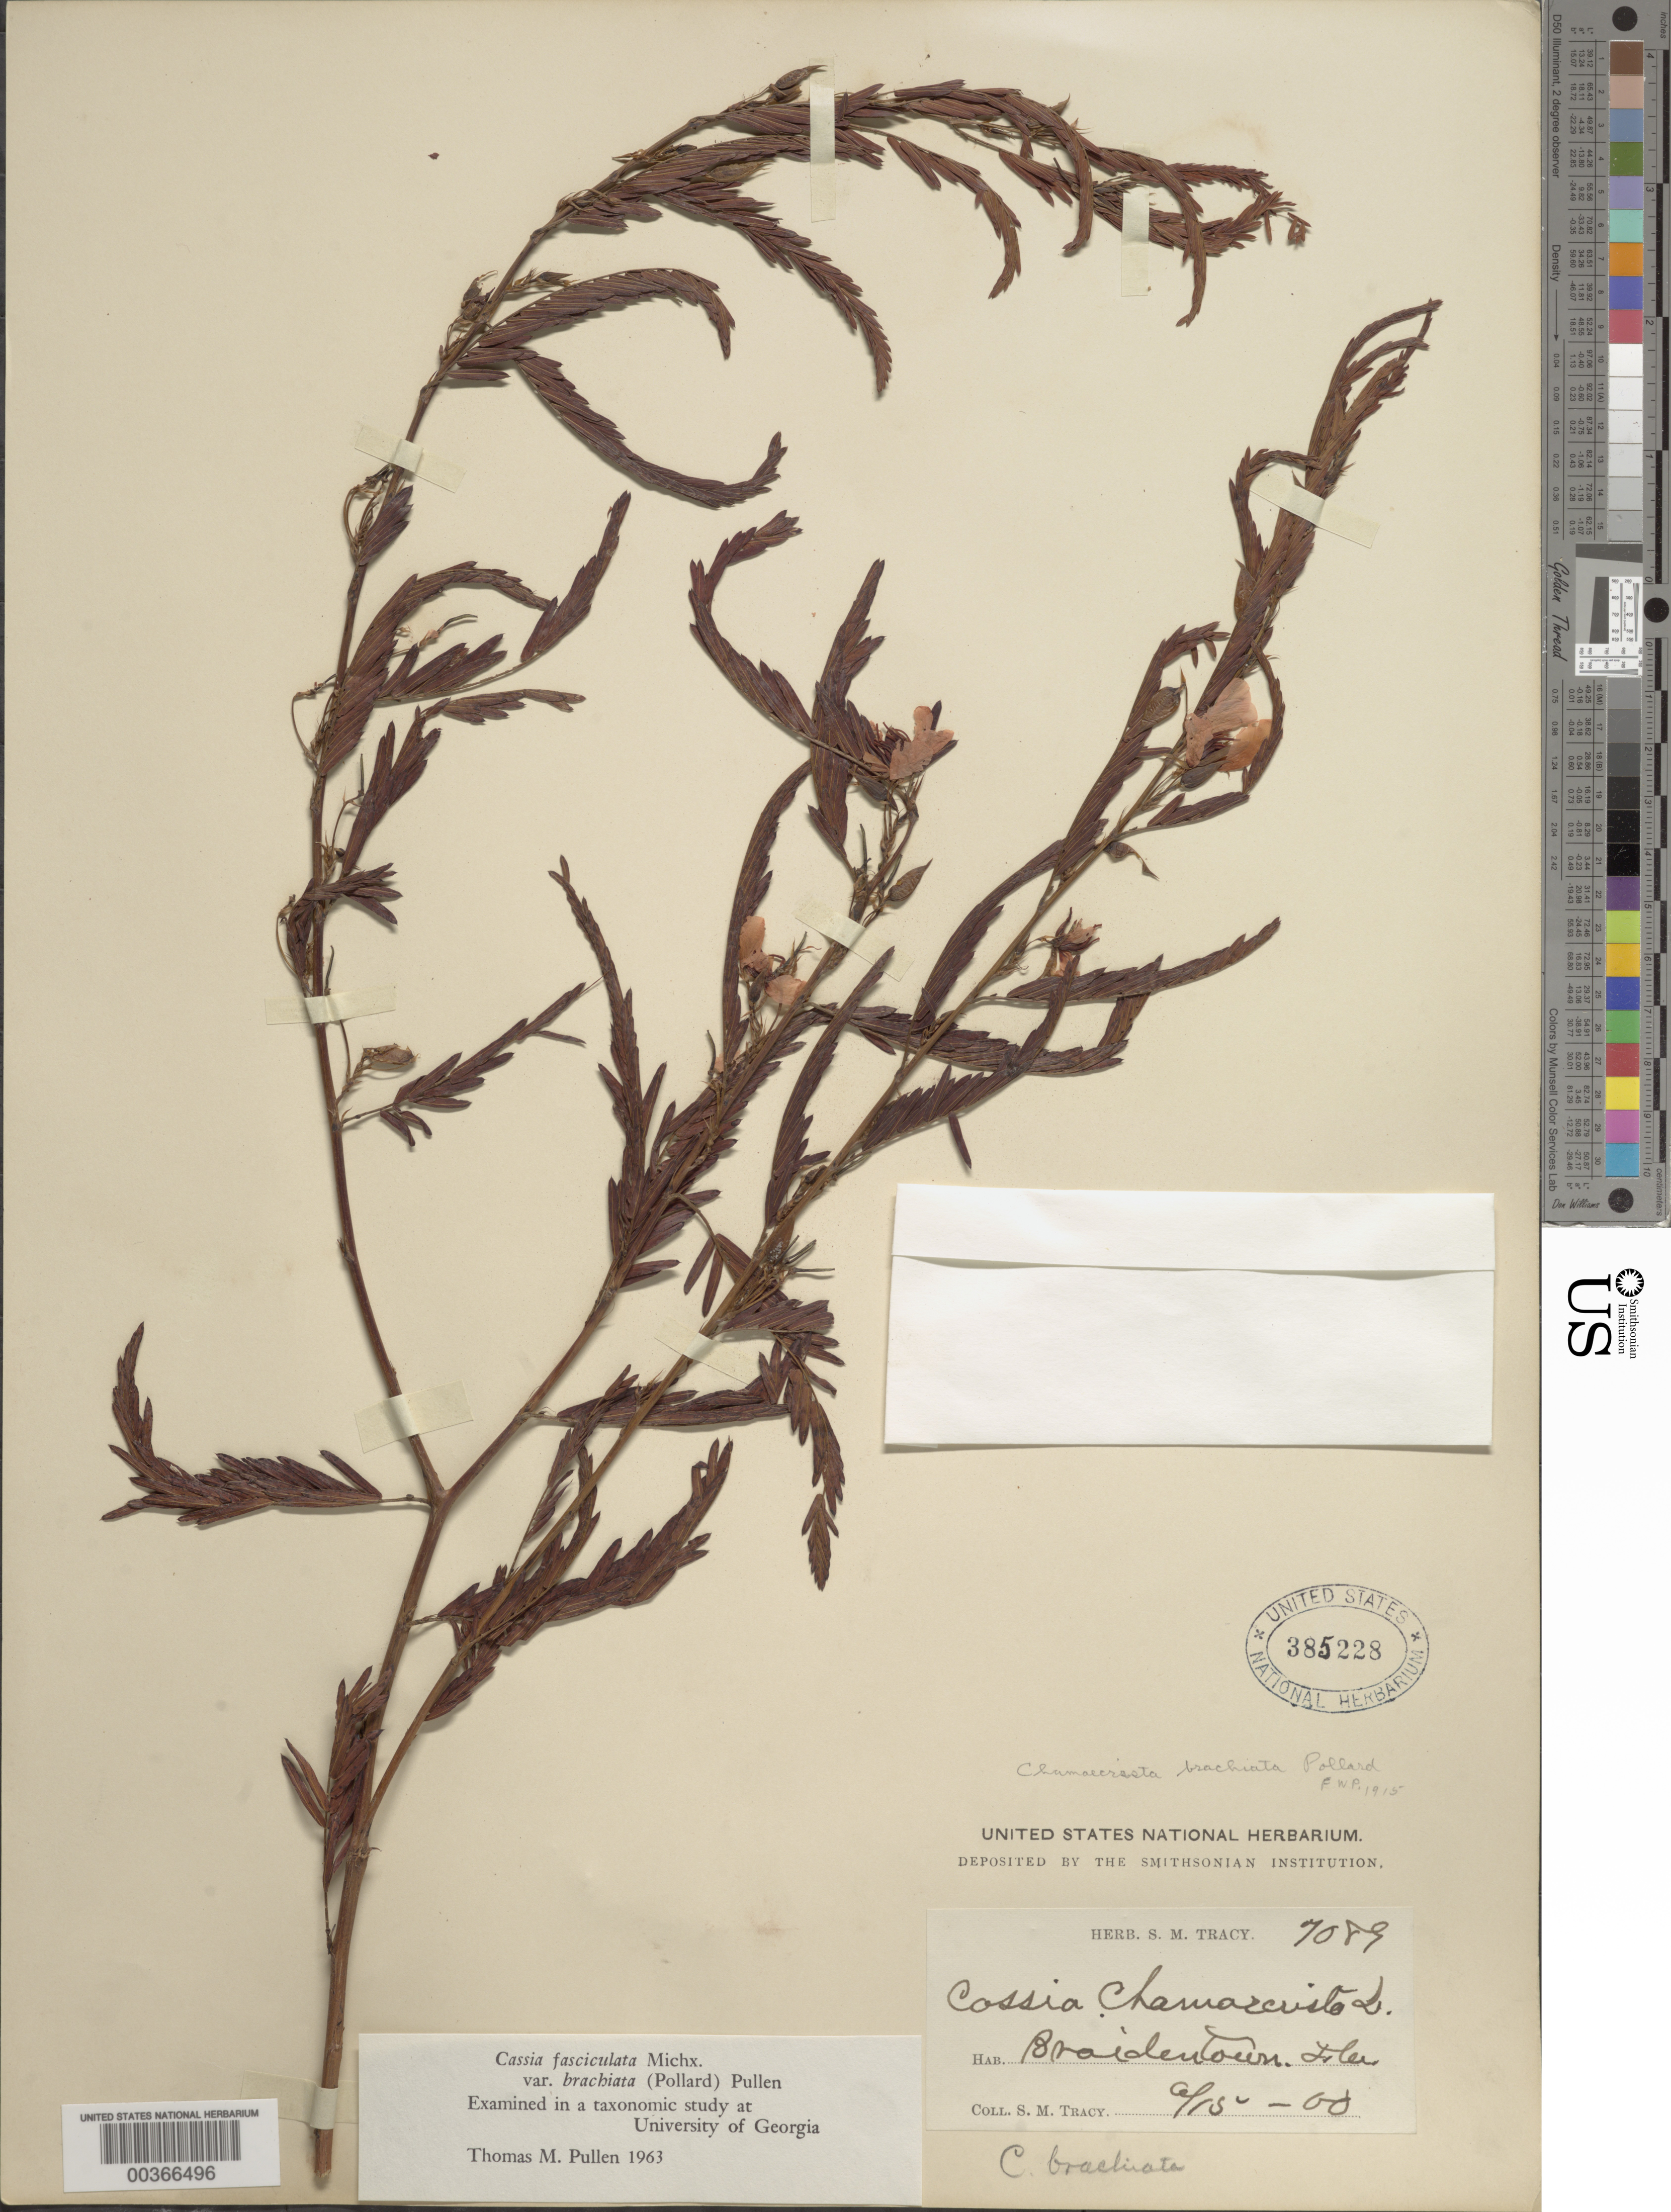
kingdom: Plantae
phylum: Tracheophyta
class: Magnoliopsida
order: Fabales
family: Fabaceae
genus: Chamaecrista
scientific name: Chamaecrista fasciculata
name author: (Michx.) Greene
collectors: S. M. Tracy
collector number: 7089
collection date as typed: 15 Jun 1900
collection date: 1900-06-15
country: United States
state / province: Florida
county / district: Manatee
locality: Braidentown (present day: Bradenton)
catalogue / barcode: US 385228